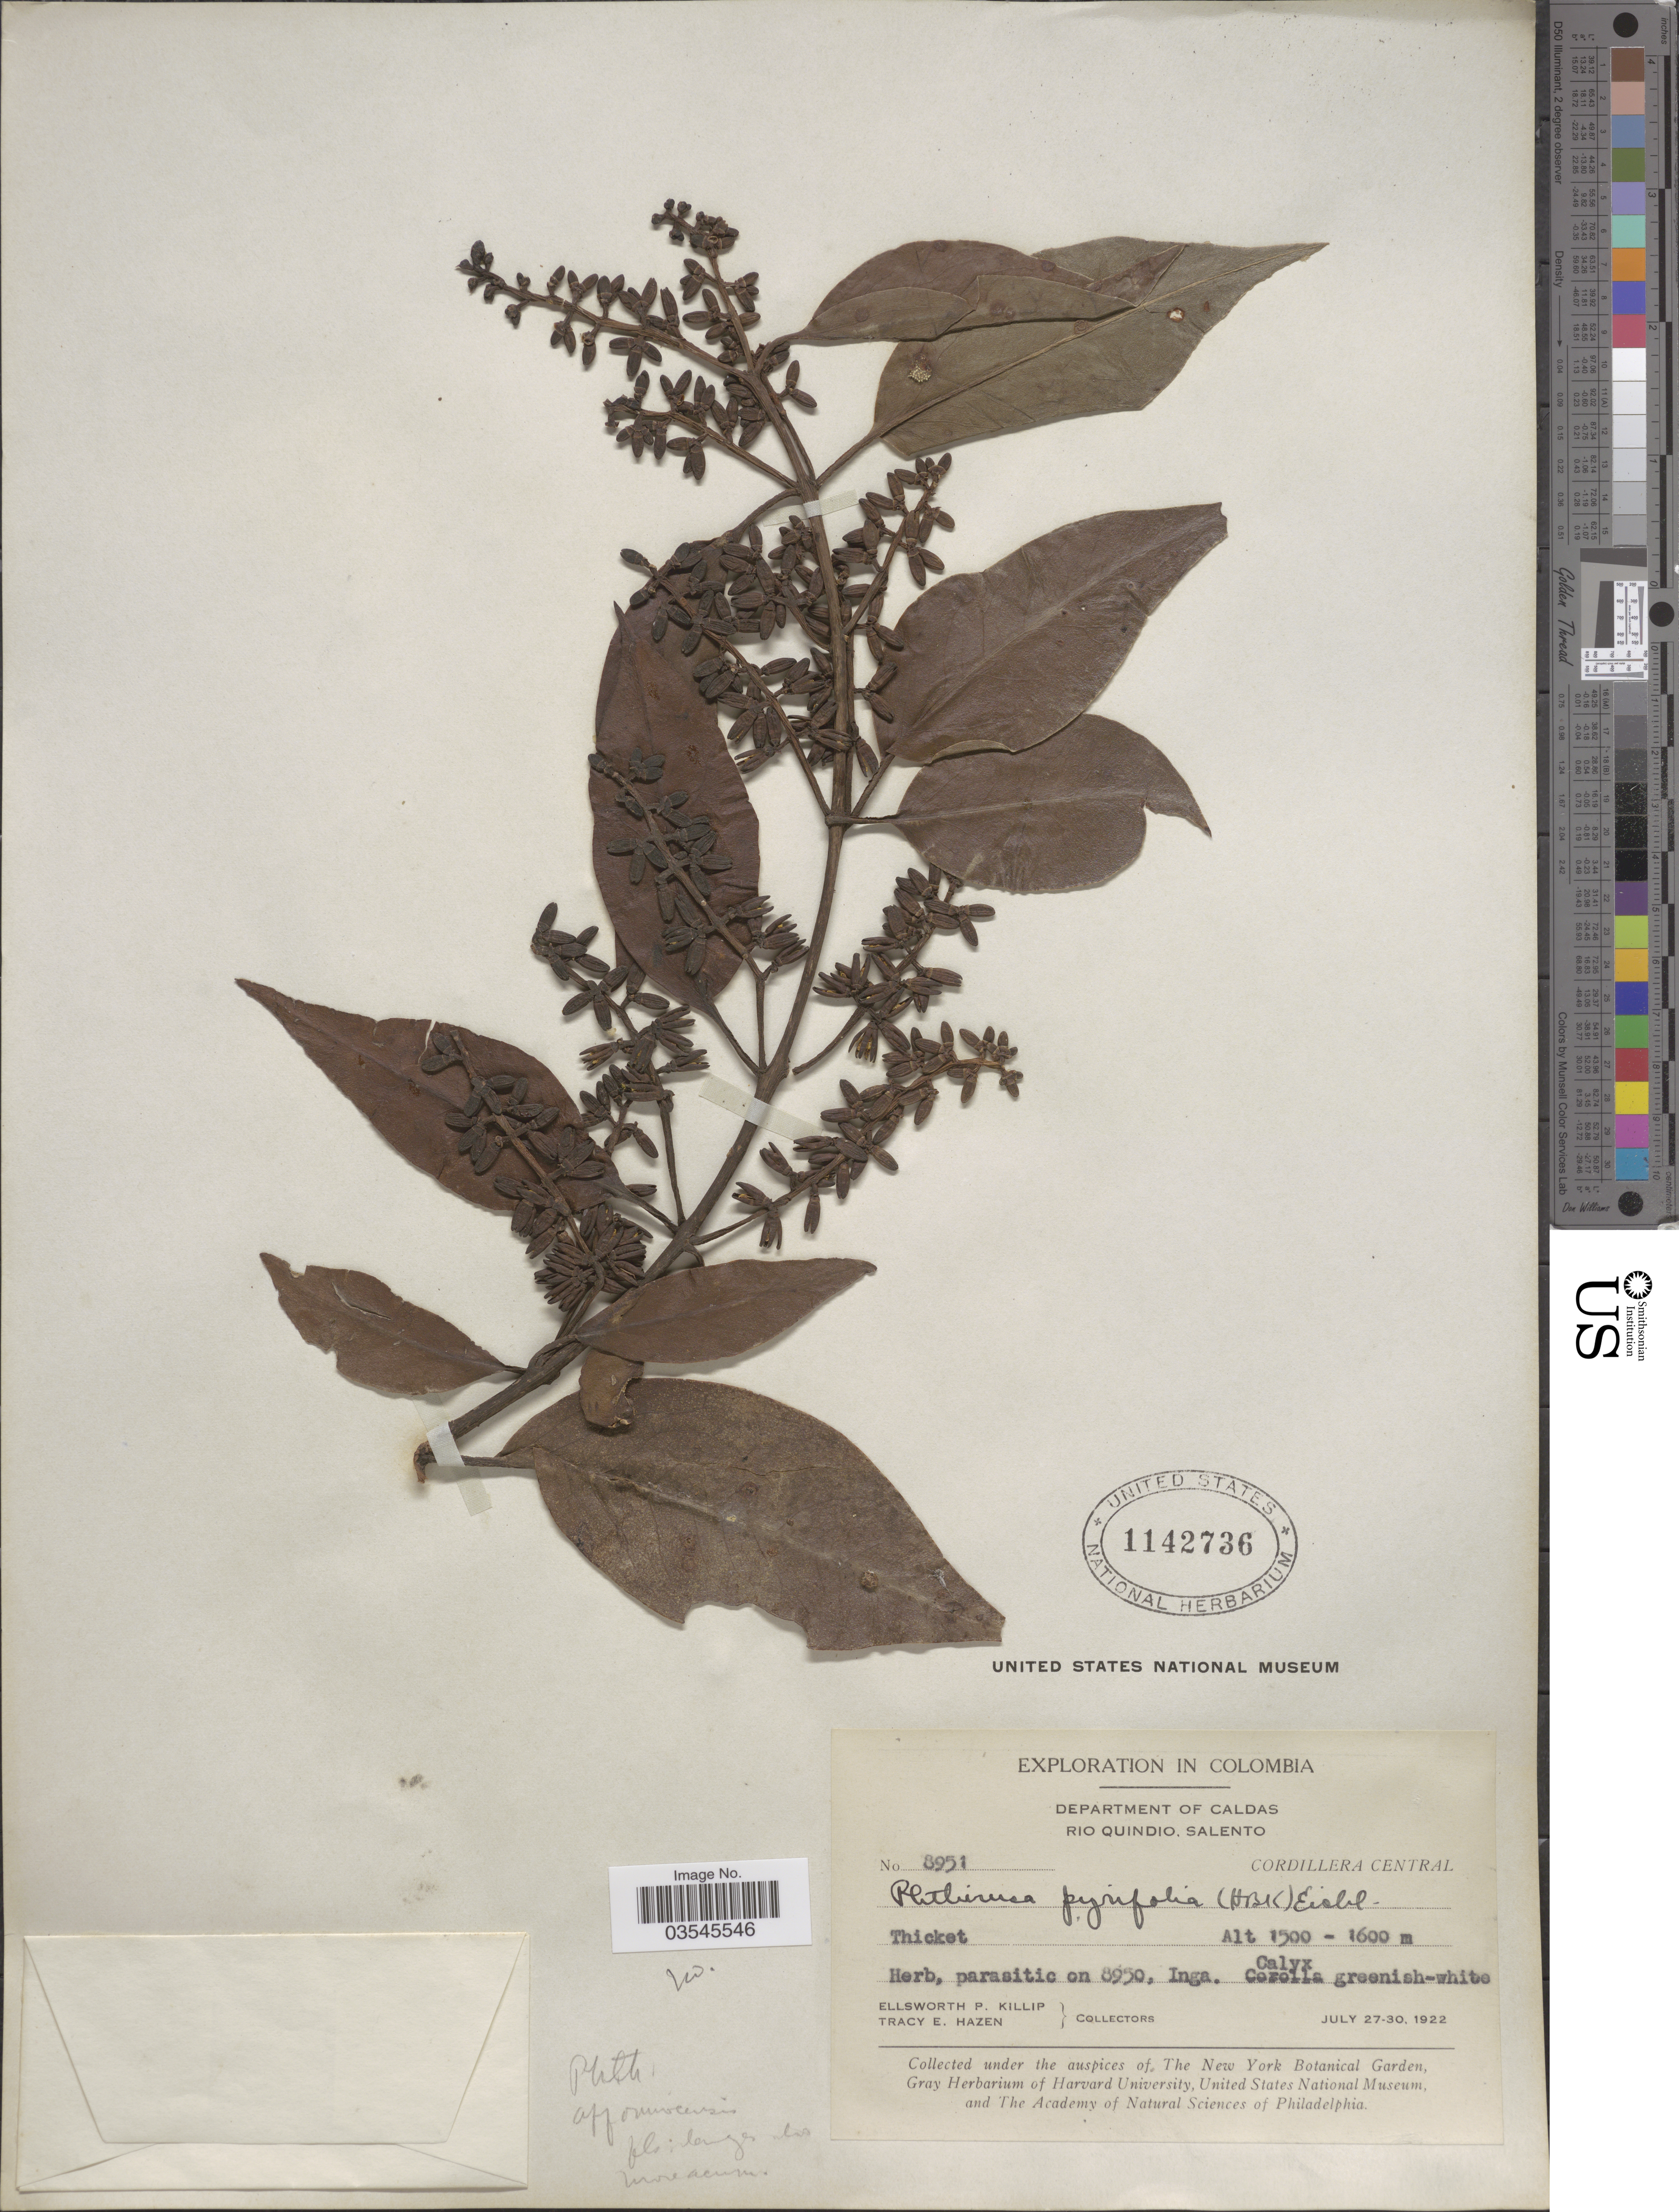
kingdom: Plantae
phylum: Tracheophyta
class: Magnoliopsida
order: Santalales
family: Loranthaceae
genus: Struthanthus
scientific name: Struthanthus sp.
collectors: E. P. Killip & T. E. Hazen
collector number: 8951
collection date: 1922-07-27/1922-07-30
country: Colombia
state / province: Caldas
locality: Department of Caldas. Rio Quindio, Salento. Cordillera Central.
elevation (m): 1500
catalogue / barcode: US 1142736